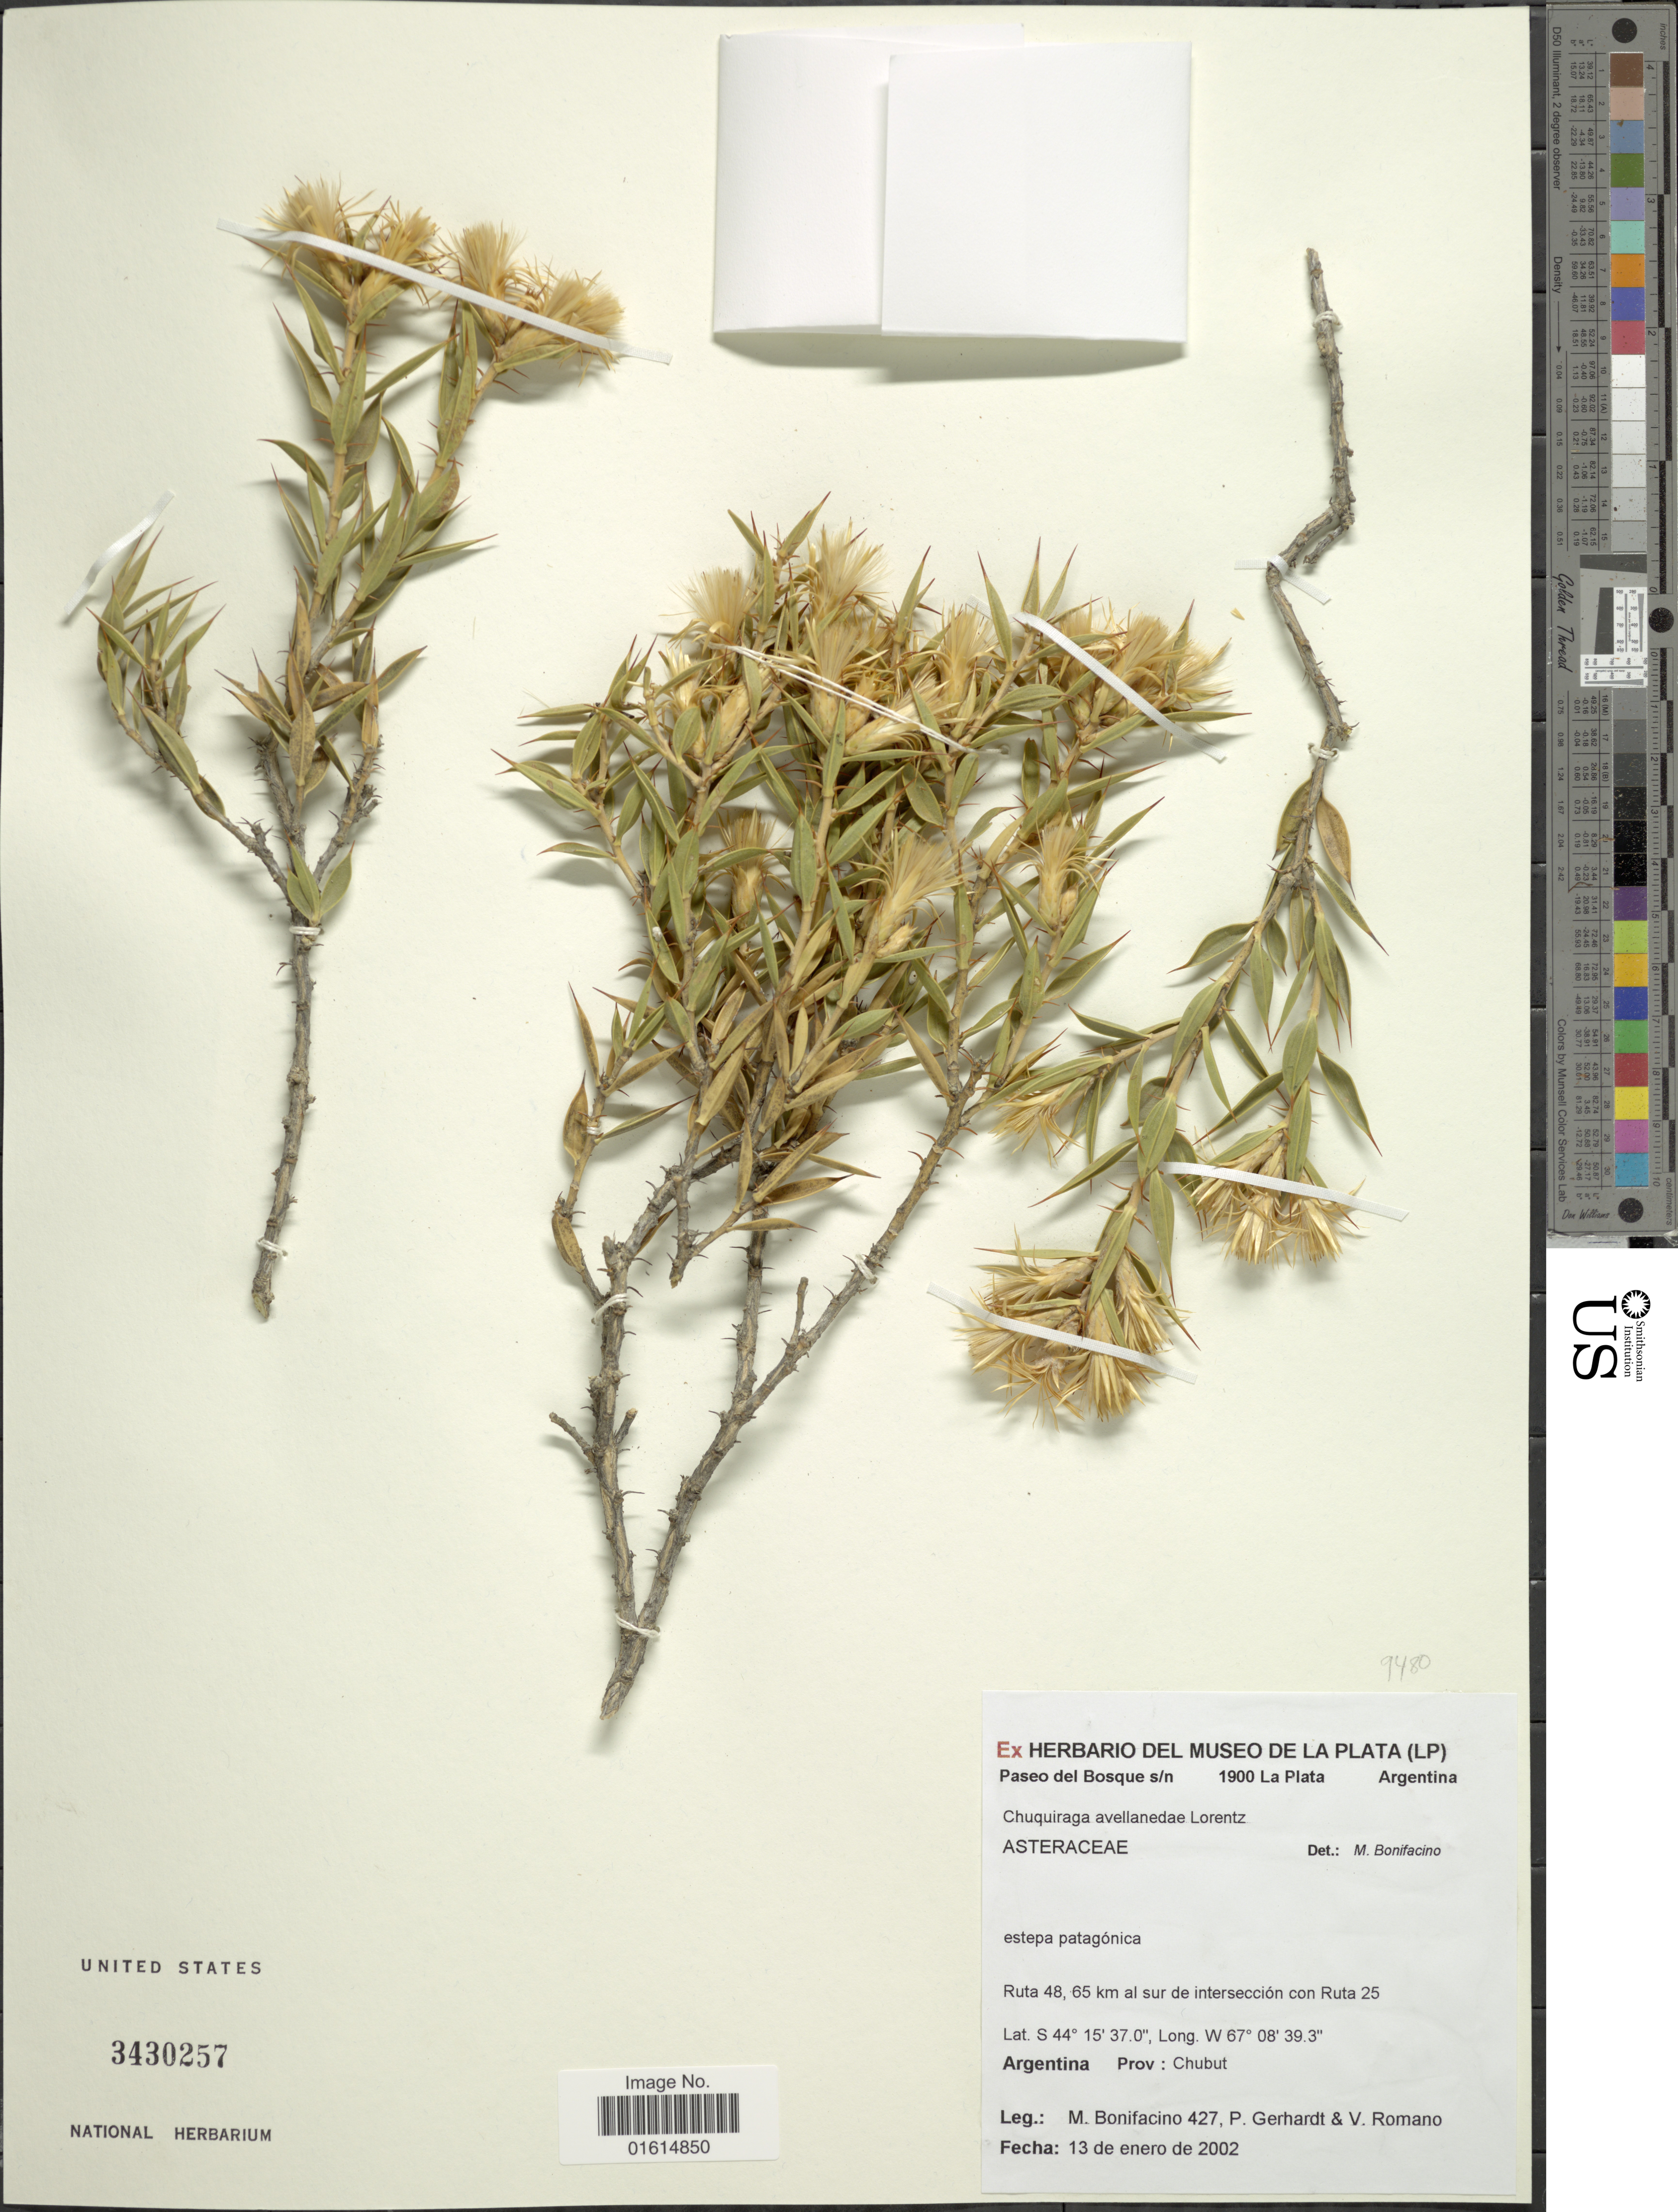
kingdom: Plantae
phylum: Tracheophyta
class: Magnoliopsida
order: Asterales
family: Asteraceae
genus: Chuquiraga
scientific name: Chuquiraga avellanedae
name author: Lorentz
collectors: M. Bonifacino, P. Gerhardt & V. Romano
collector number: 0427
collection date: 2002-01-13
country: Argentina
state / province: Chubut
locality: Ruta 48, 65 km al sur de interseccion con Ruta 25, Prov. Chubut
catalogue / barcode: US 3430257